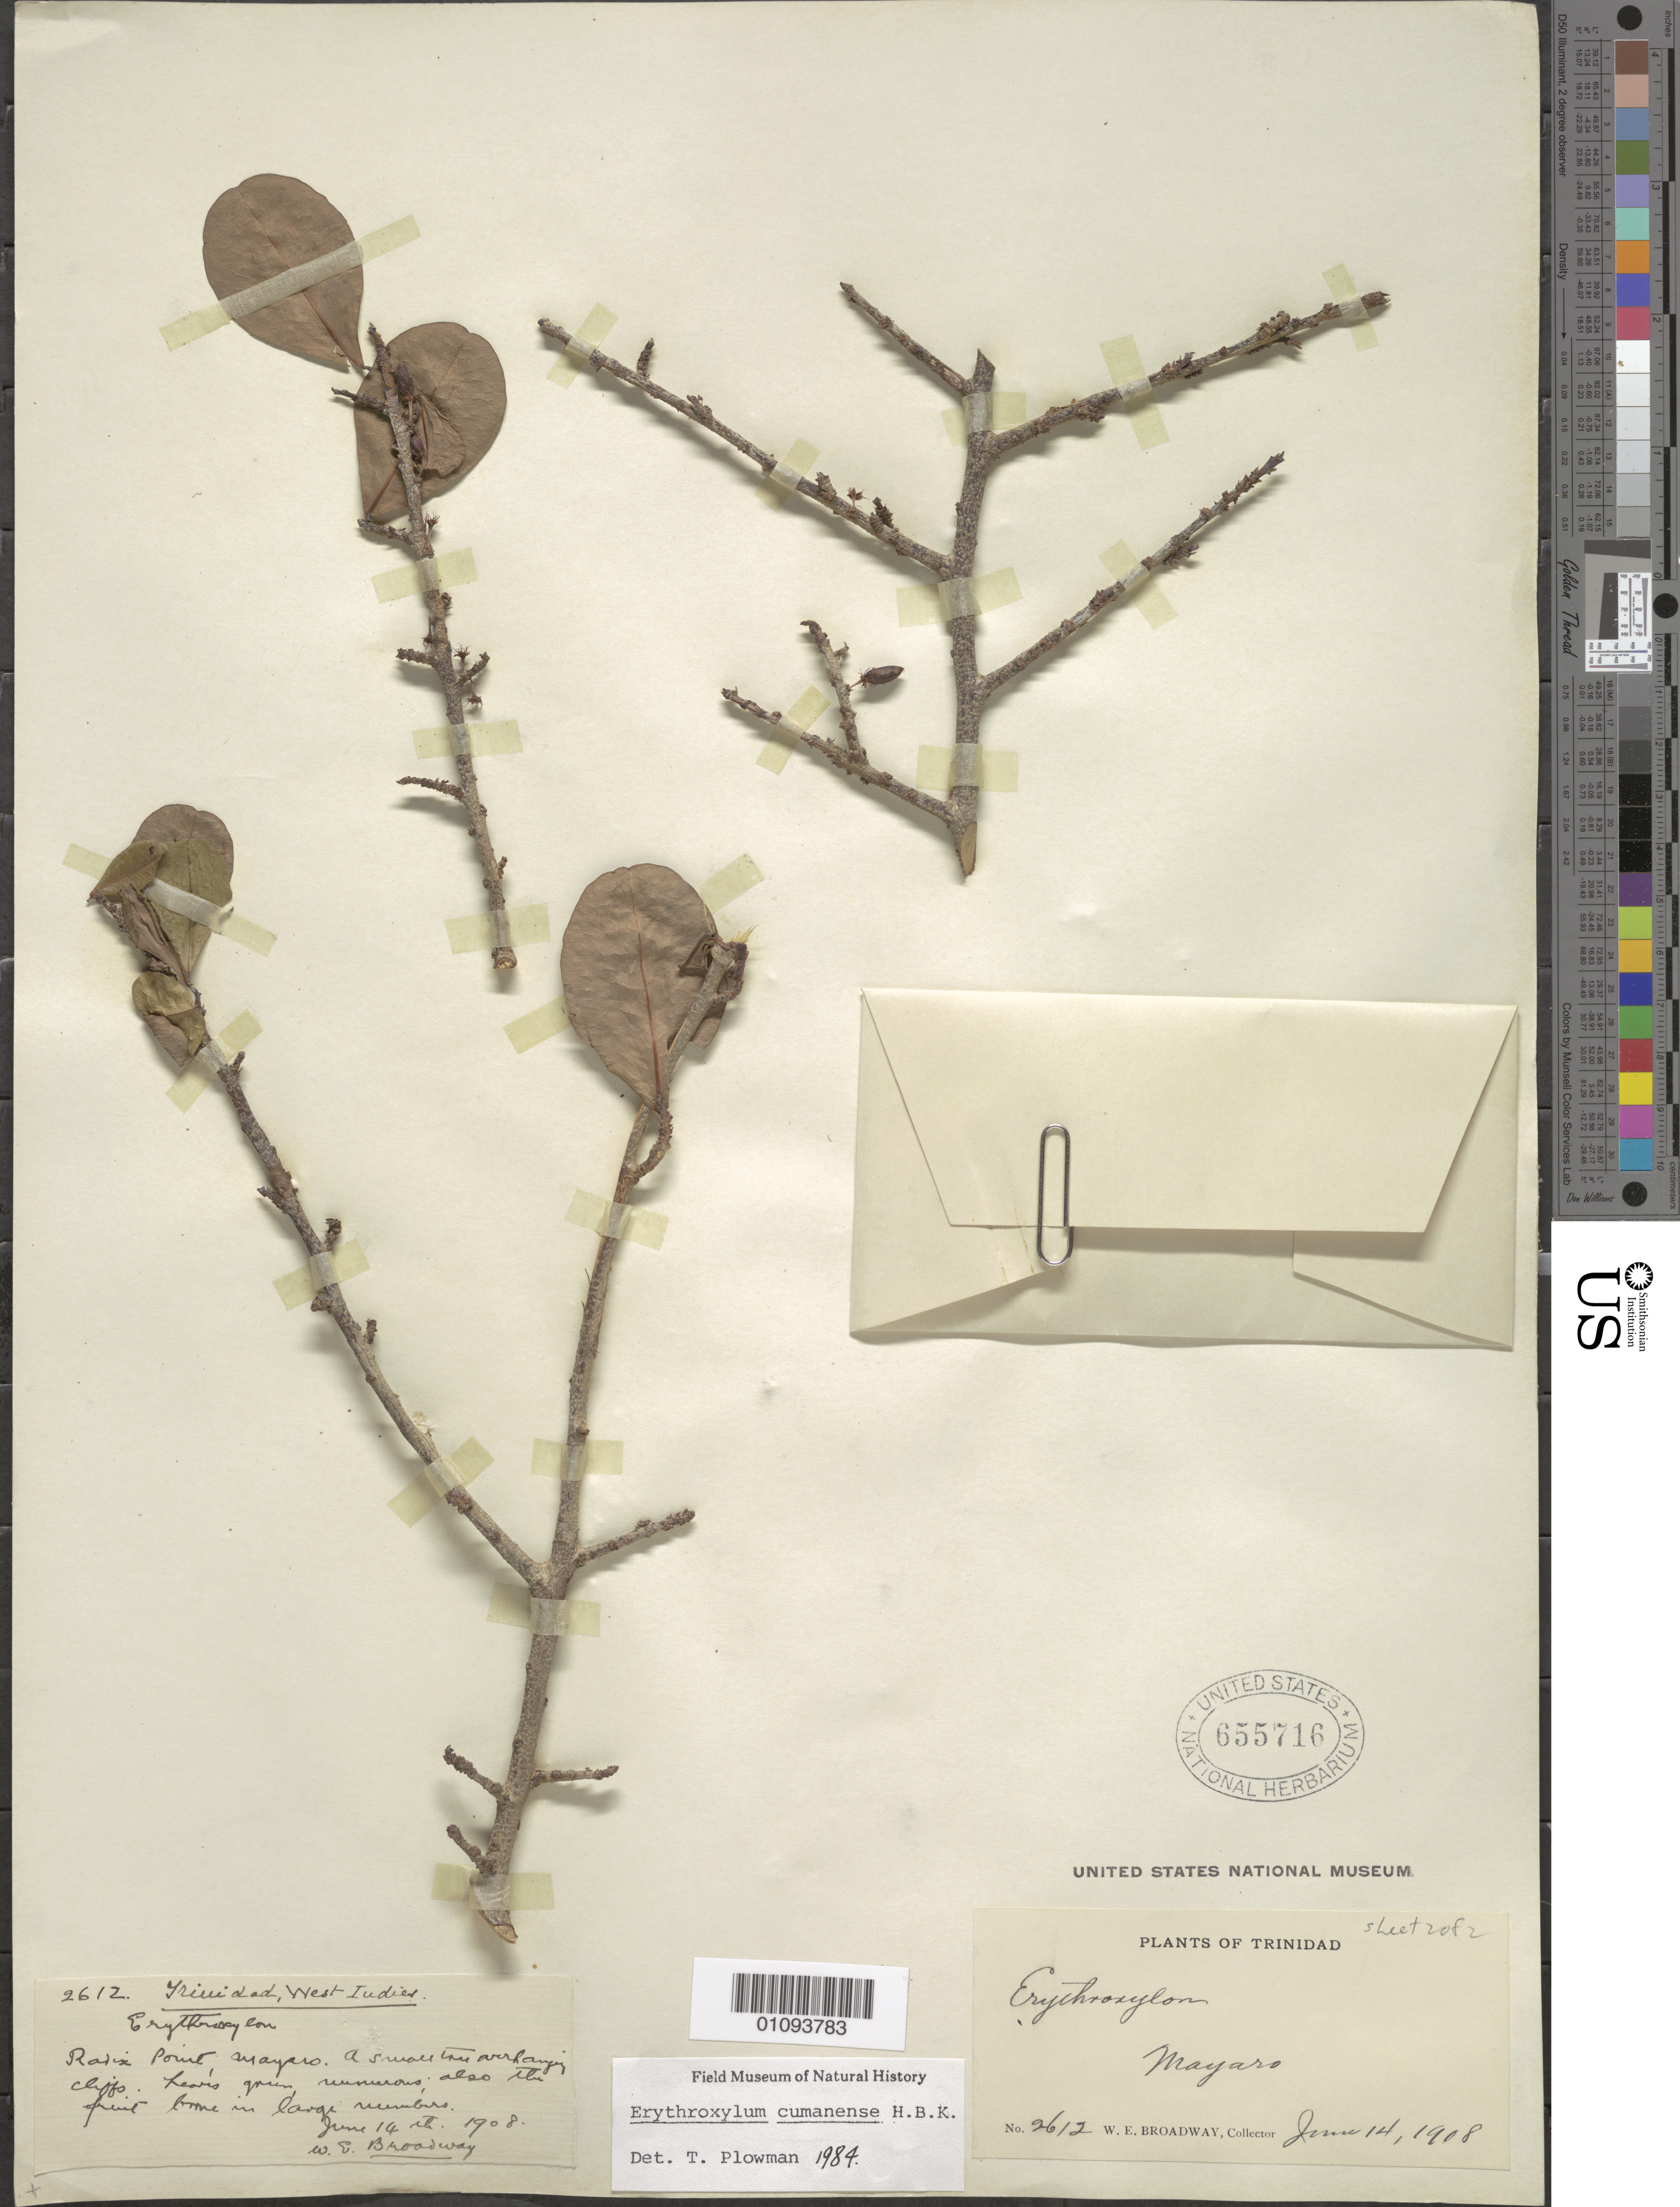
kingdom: Plantae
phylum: Tracheophyta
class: Magnoliopsida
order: Malpighiales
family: Erythroxylaceae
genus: Erythroxylum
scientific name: Erythroxylum cumanense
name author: Kunth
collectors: W. E. Broadway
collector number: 2612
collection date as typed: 14 Jun 1908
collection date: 1908-06-14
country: Trinidad and Tobago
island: Trinidad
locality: Rakise Point, Mayers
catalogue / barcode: US 655716